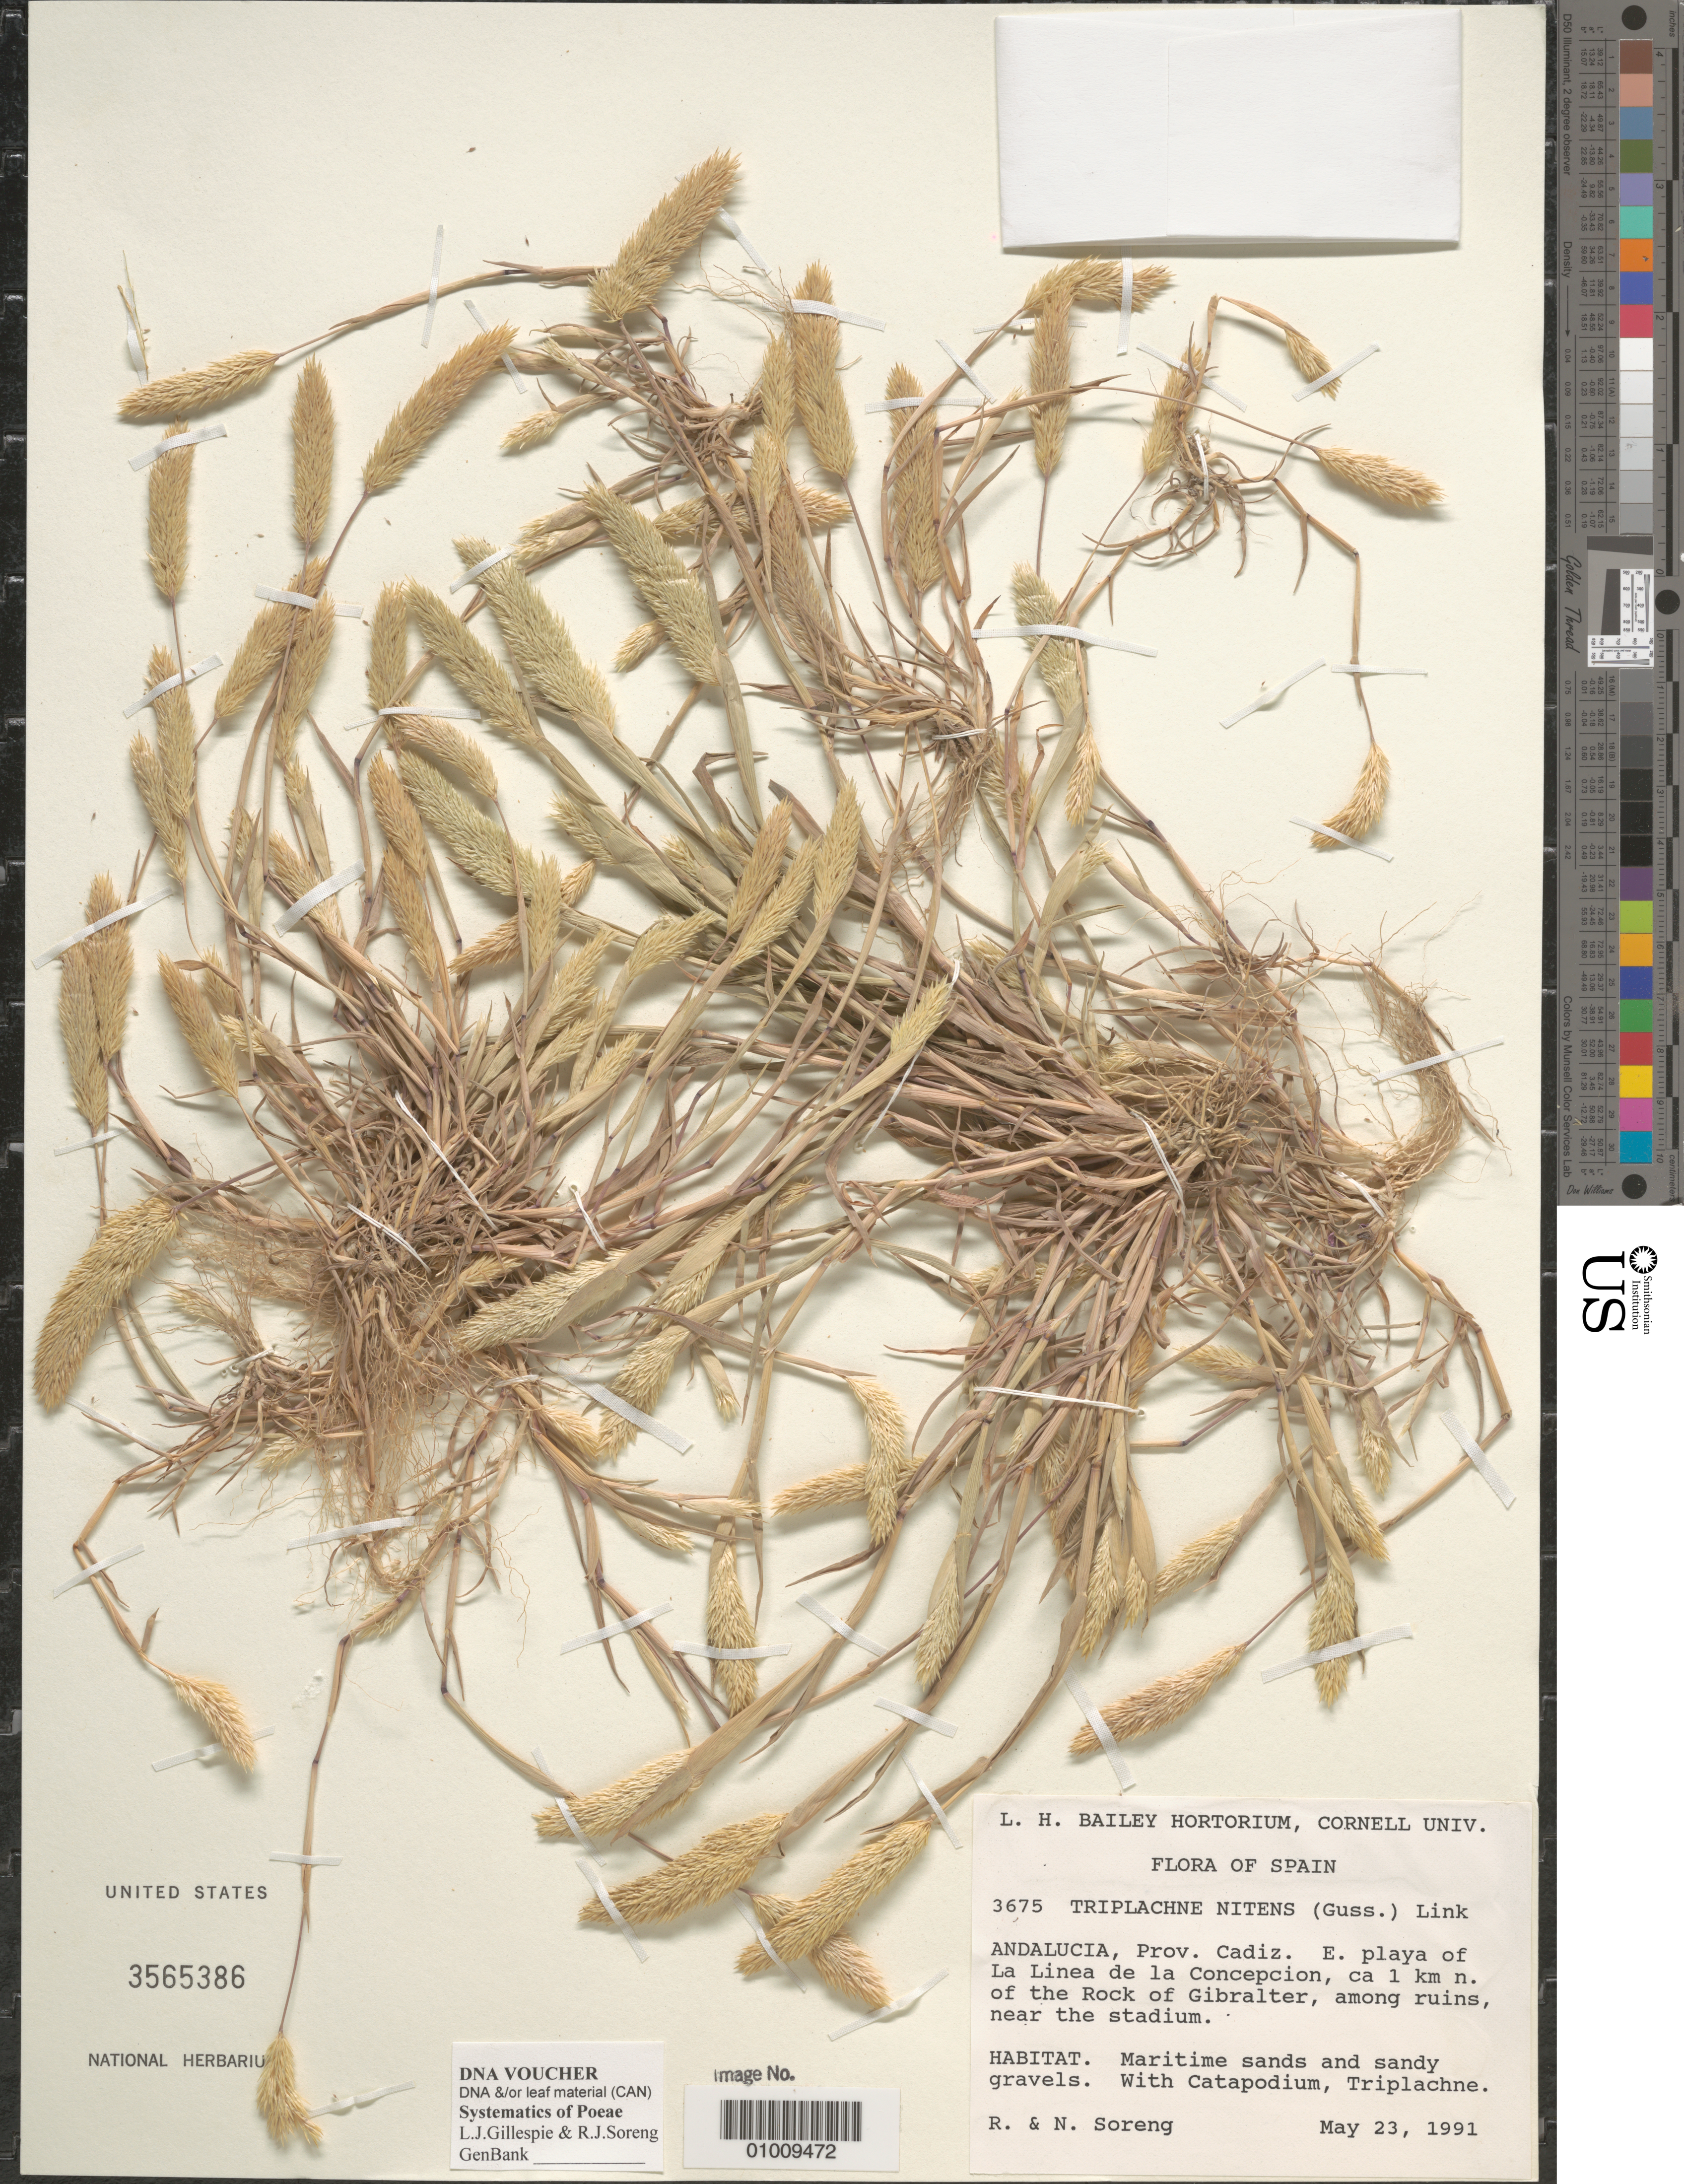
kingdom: Plantae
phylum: Tracheophyta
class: Liliopsida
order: Poales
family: Poaceae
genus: Triplachne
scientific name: Triplachne nitens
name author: (Gussone) Link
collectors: R. J. Soreng & N. L. Soreng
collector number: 3675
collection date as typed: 23 May 1991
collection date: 1991-05-23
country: Spain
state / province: Andalucia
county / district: Cadiz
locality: E. playa of La Linea de la Concepcion, ca 1 km N of the Rock of Gibralter, among ruins, near the stadium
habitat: Maritime sands and sandy gravels. With Catapodium, Triplachne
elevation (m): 1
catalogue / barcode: US 3565386